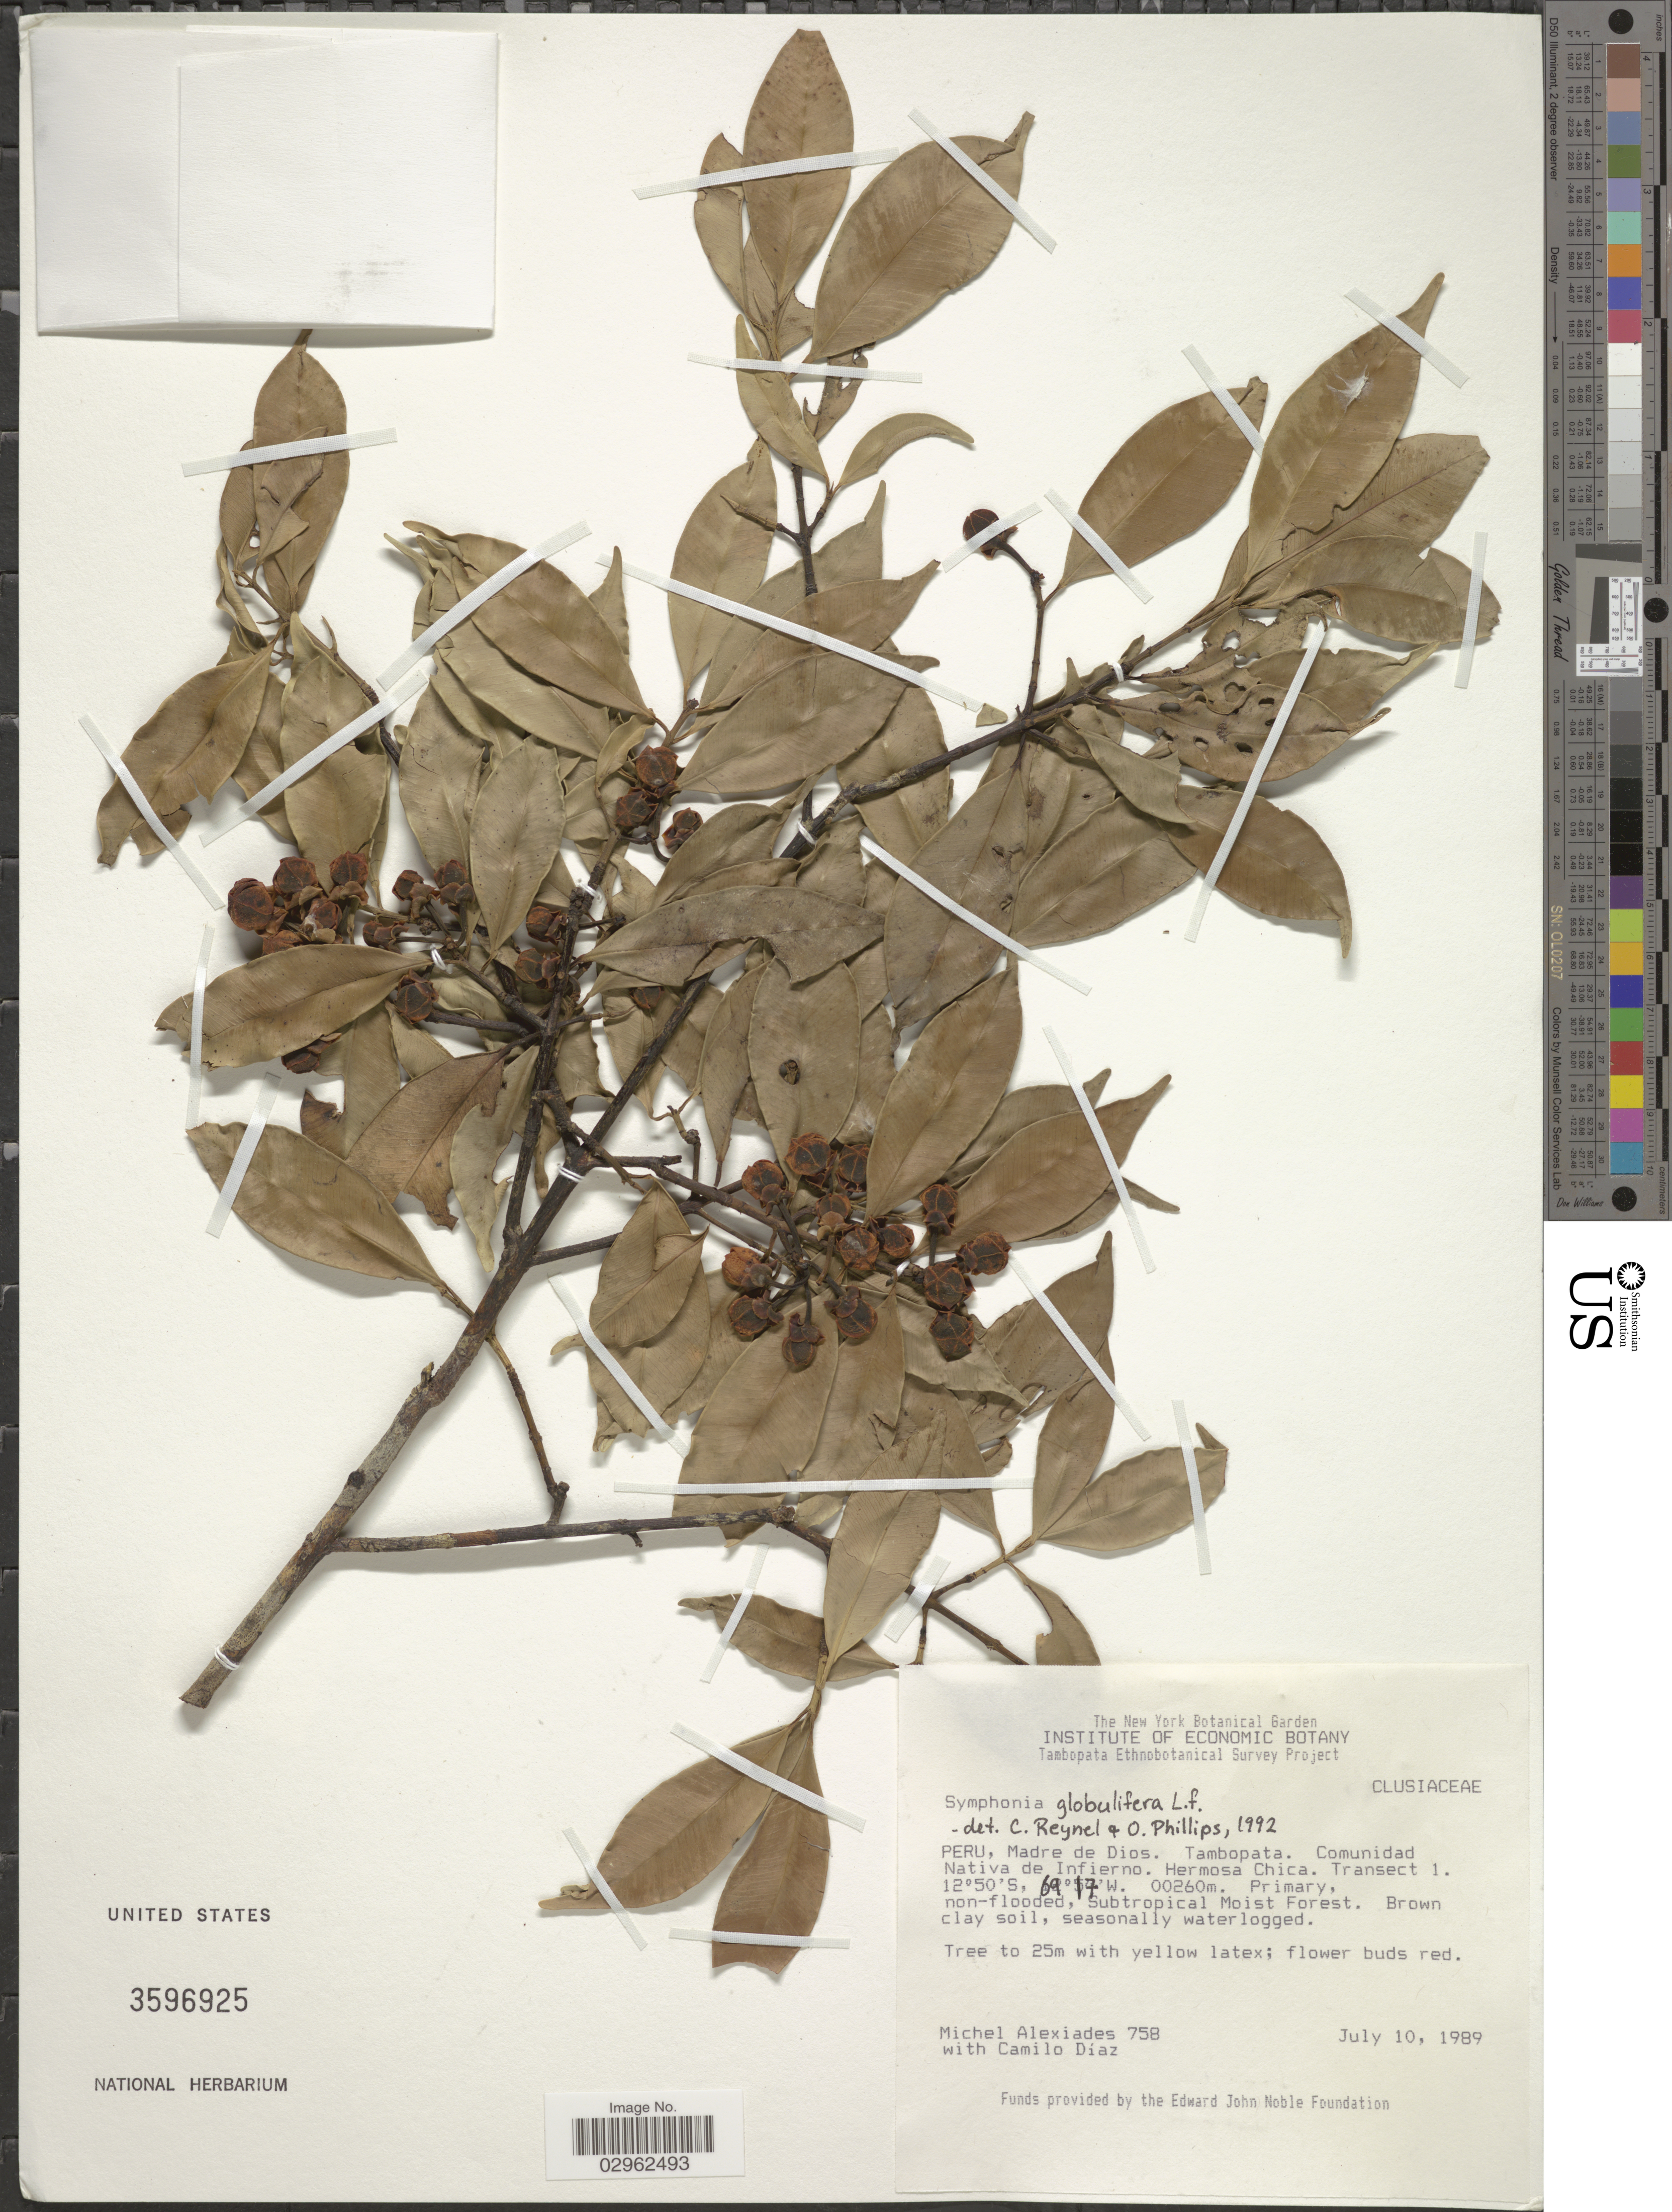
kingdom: Plantae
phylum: Tracheophyta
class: Magnoliopsida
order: Malpighiales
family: Clusiaceae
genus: Symphonia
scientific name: Symphonia globulifera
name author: L. f.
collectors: M. Alexiades & C. Díaz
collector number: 758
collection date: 1989-07-10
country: Peru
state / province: Madre de Dios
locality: Tambopata. Comunidad Nativa de Infierno. Hermosa Chica. Transect 1.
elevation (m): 260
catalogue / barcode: US 3596925